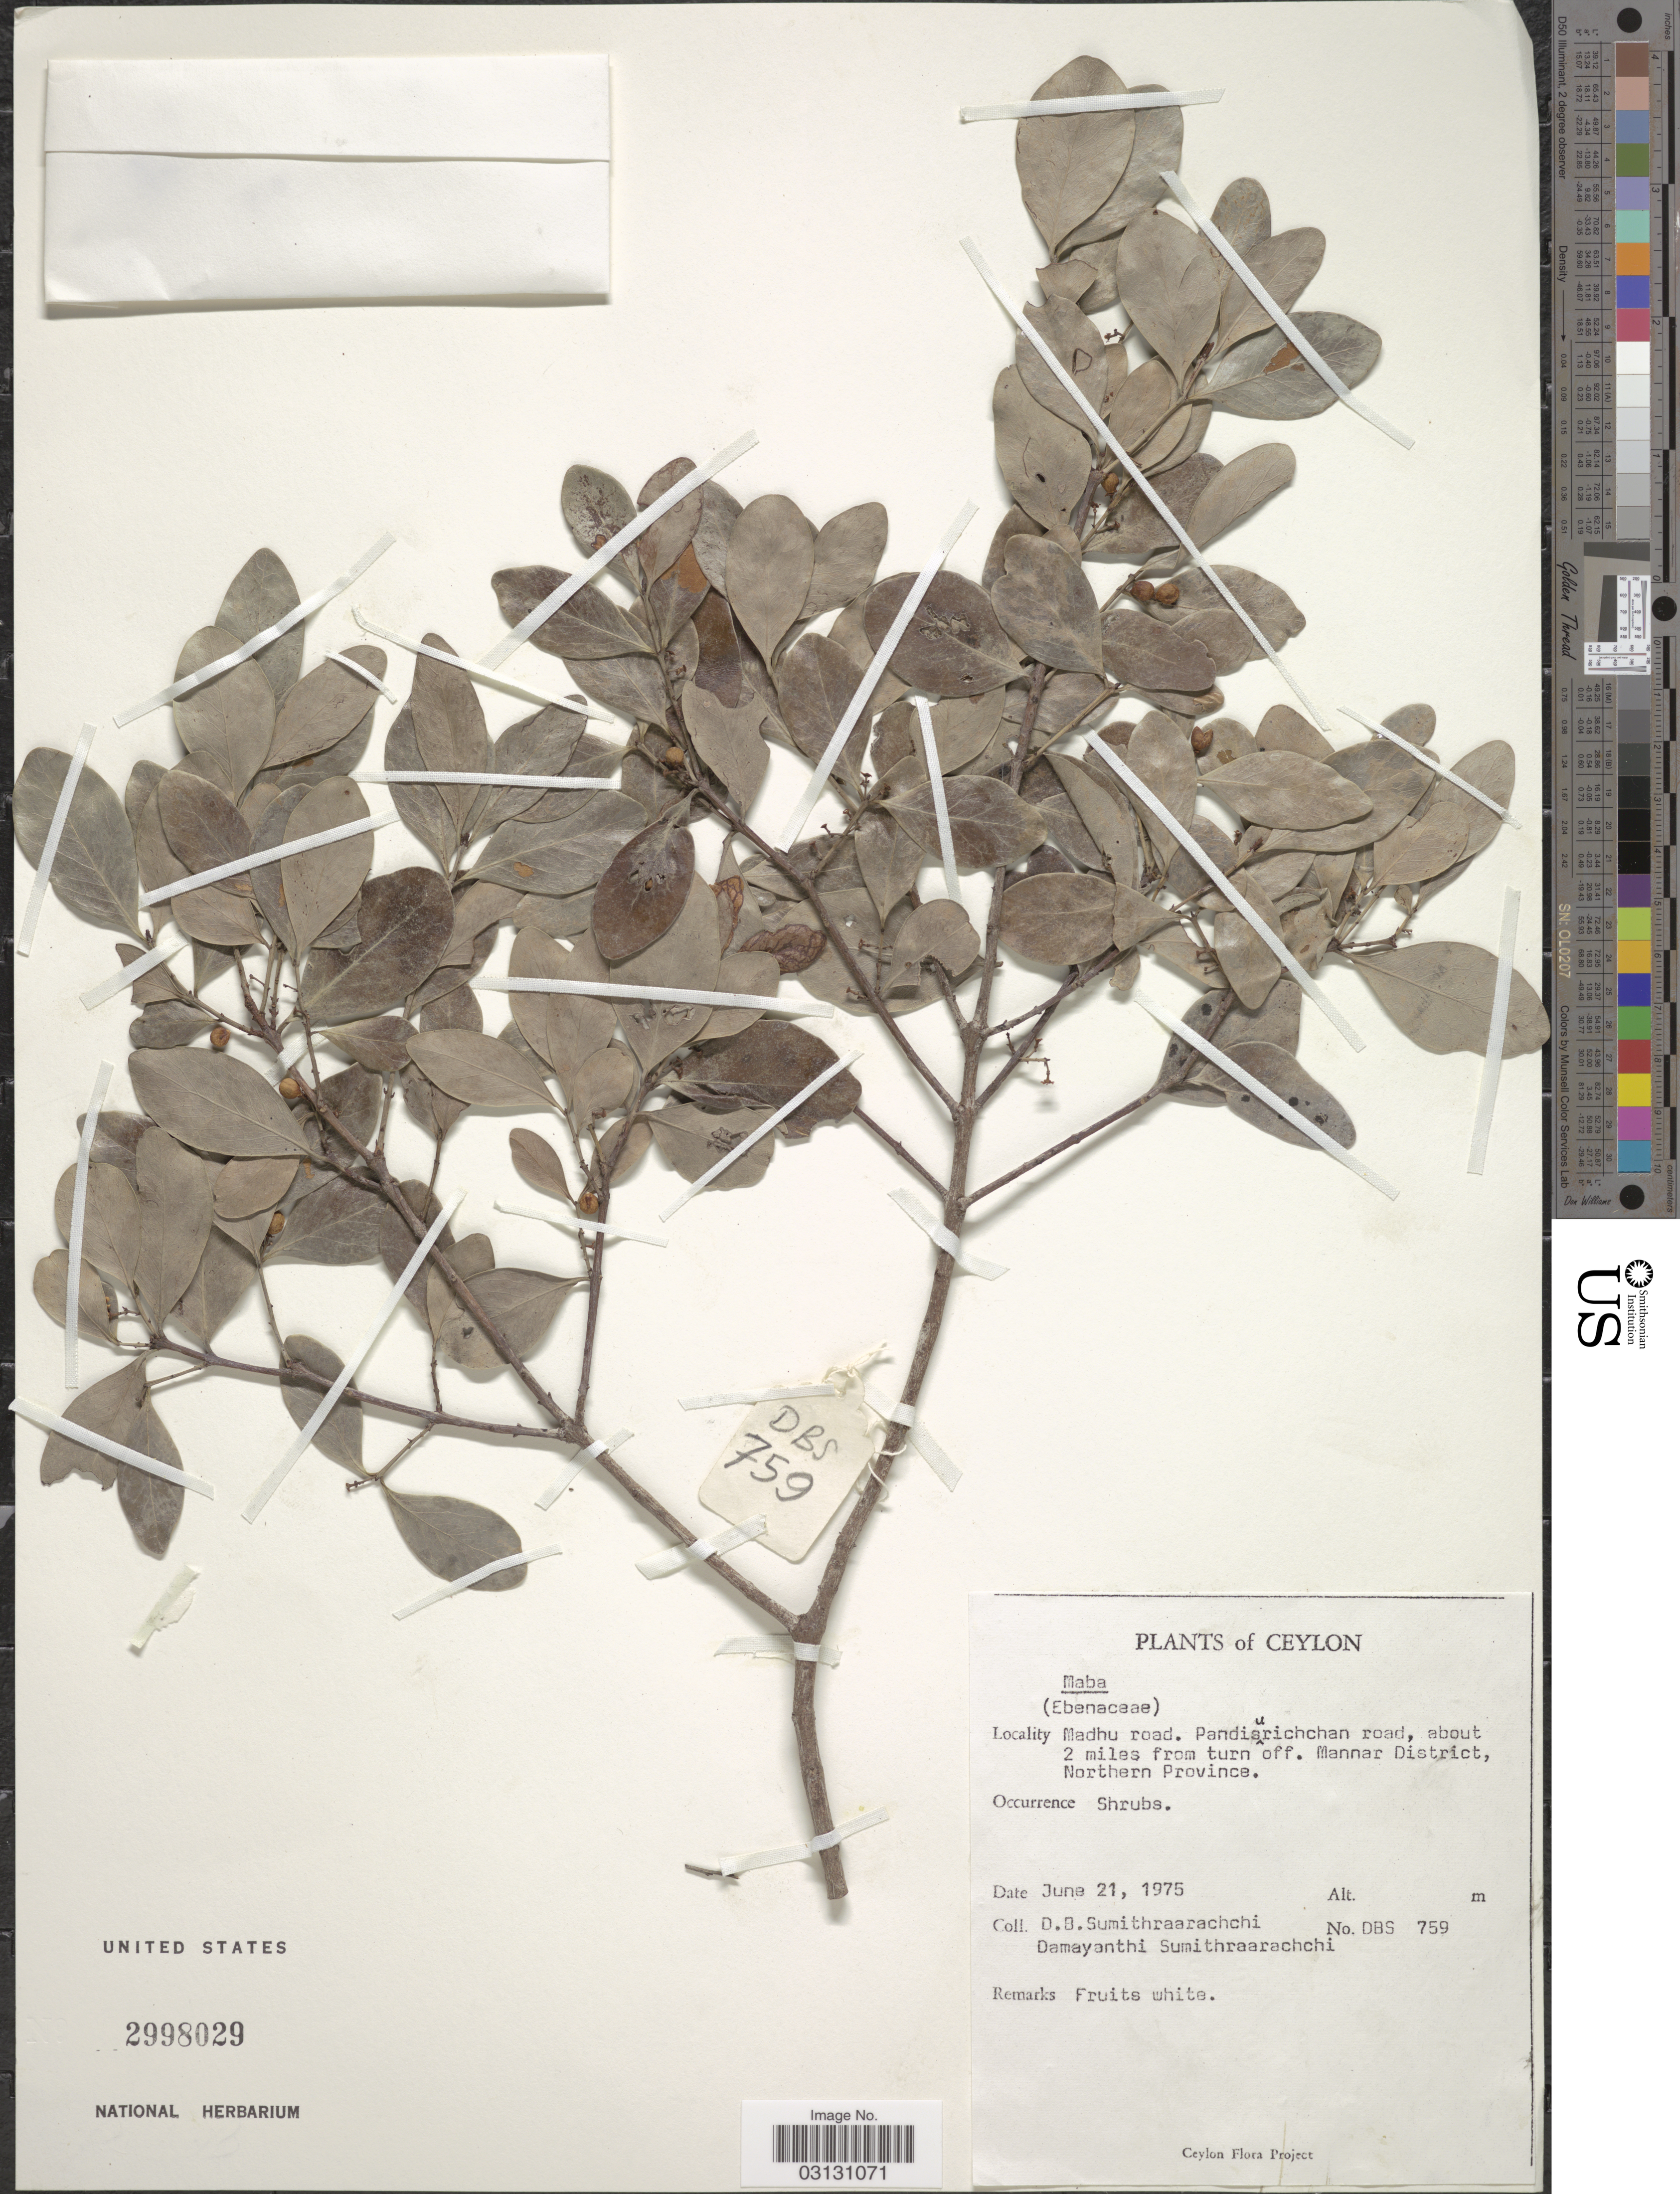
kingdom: Plantae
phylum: Tracheophyta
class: Magnoliopsida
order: Ericales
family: Ebenaceae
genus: Diospyros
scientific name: Diospyros sp.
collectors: D. B. Sumithraarachchi & D. Sumithraarachchi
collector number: DBS759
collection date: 1975-06-21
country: Sri Lanka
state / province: Northern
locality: Ceylon. Madhu road. Pandiaurichchan road, about 2 miles from turn off. Mannar District, Northern Province.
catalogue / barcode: US 2998029